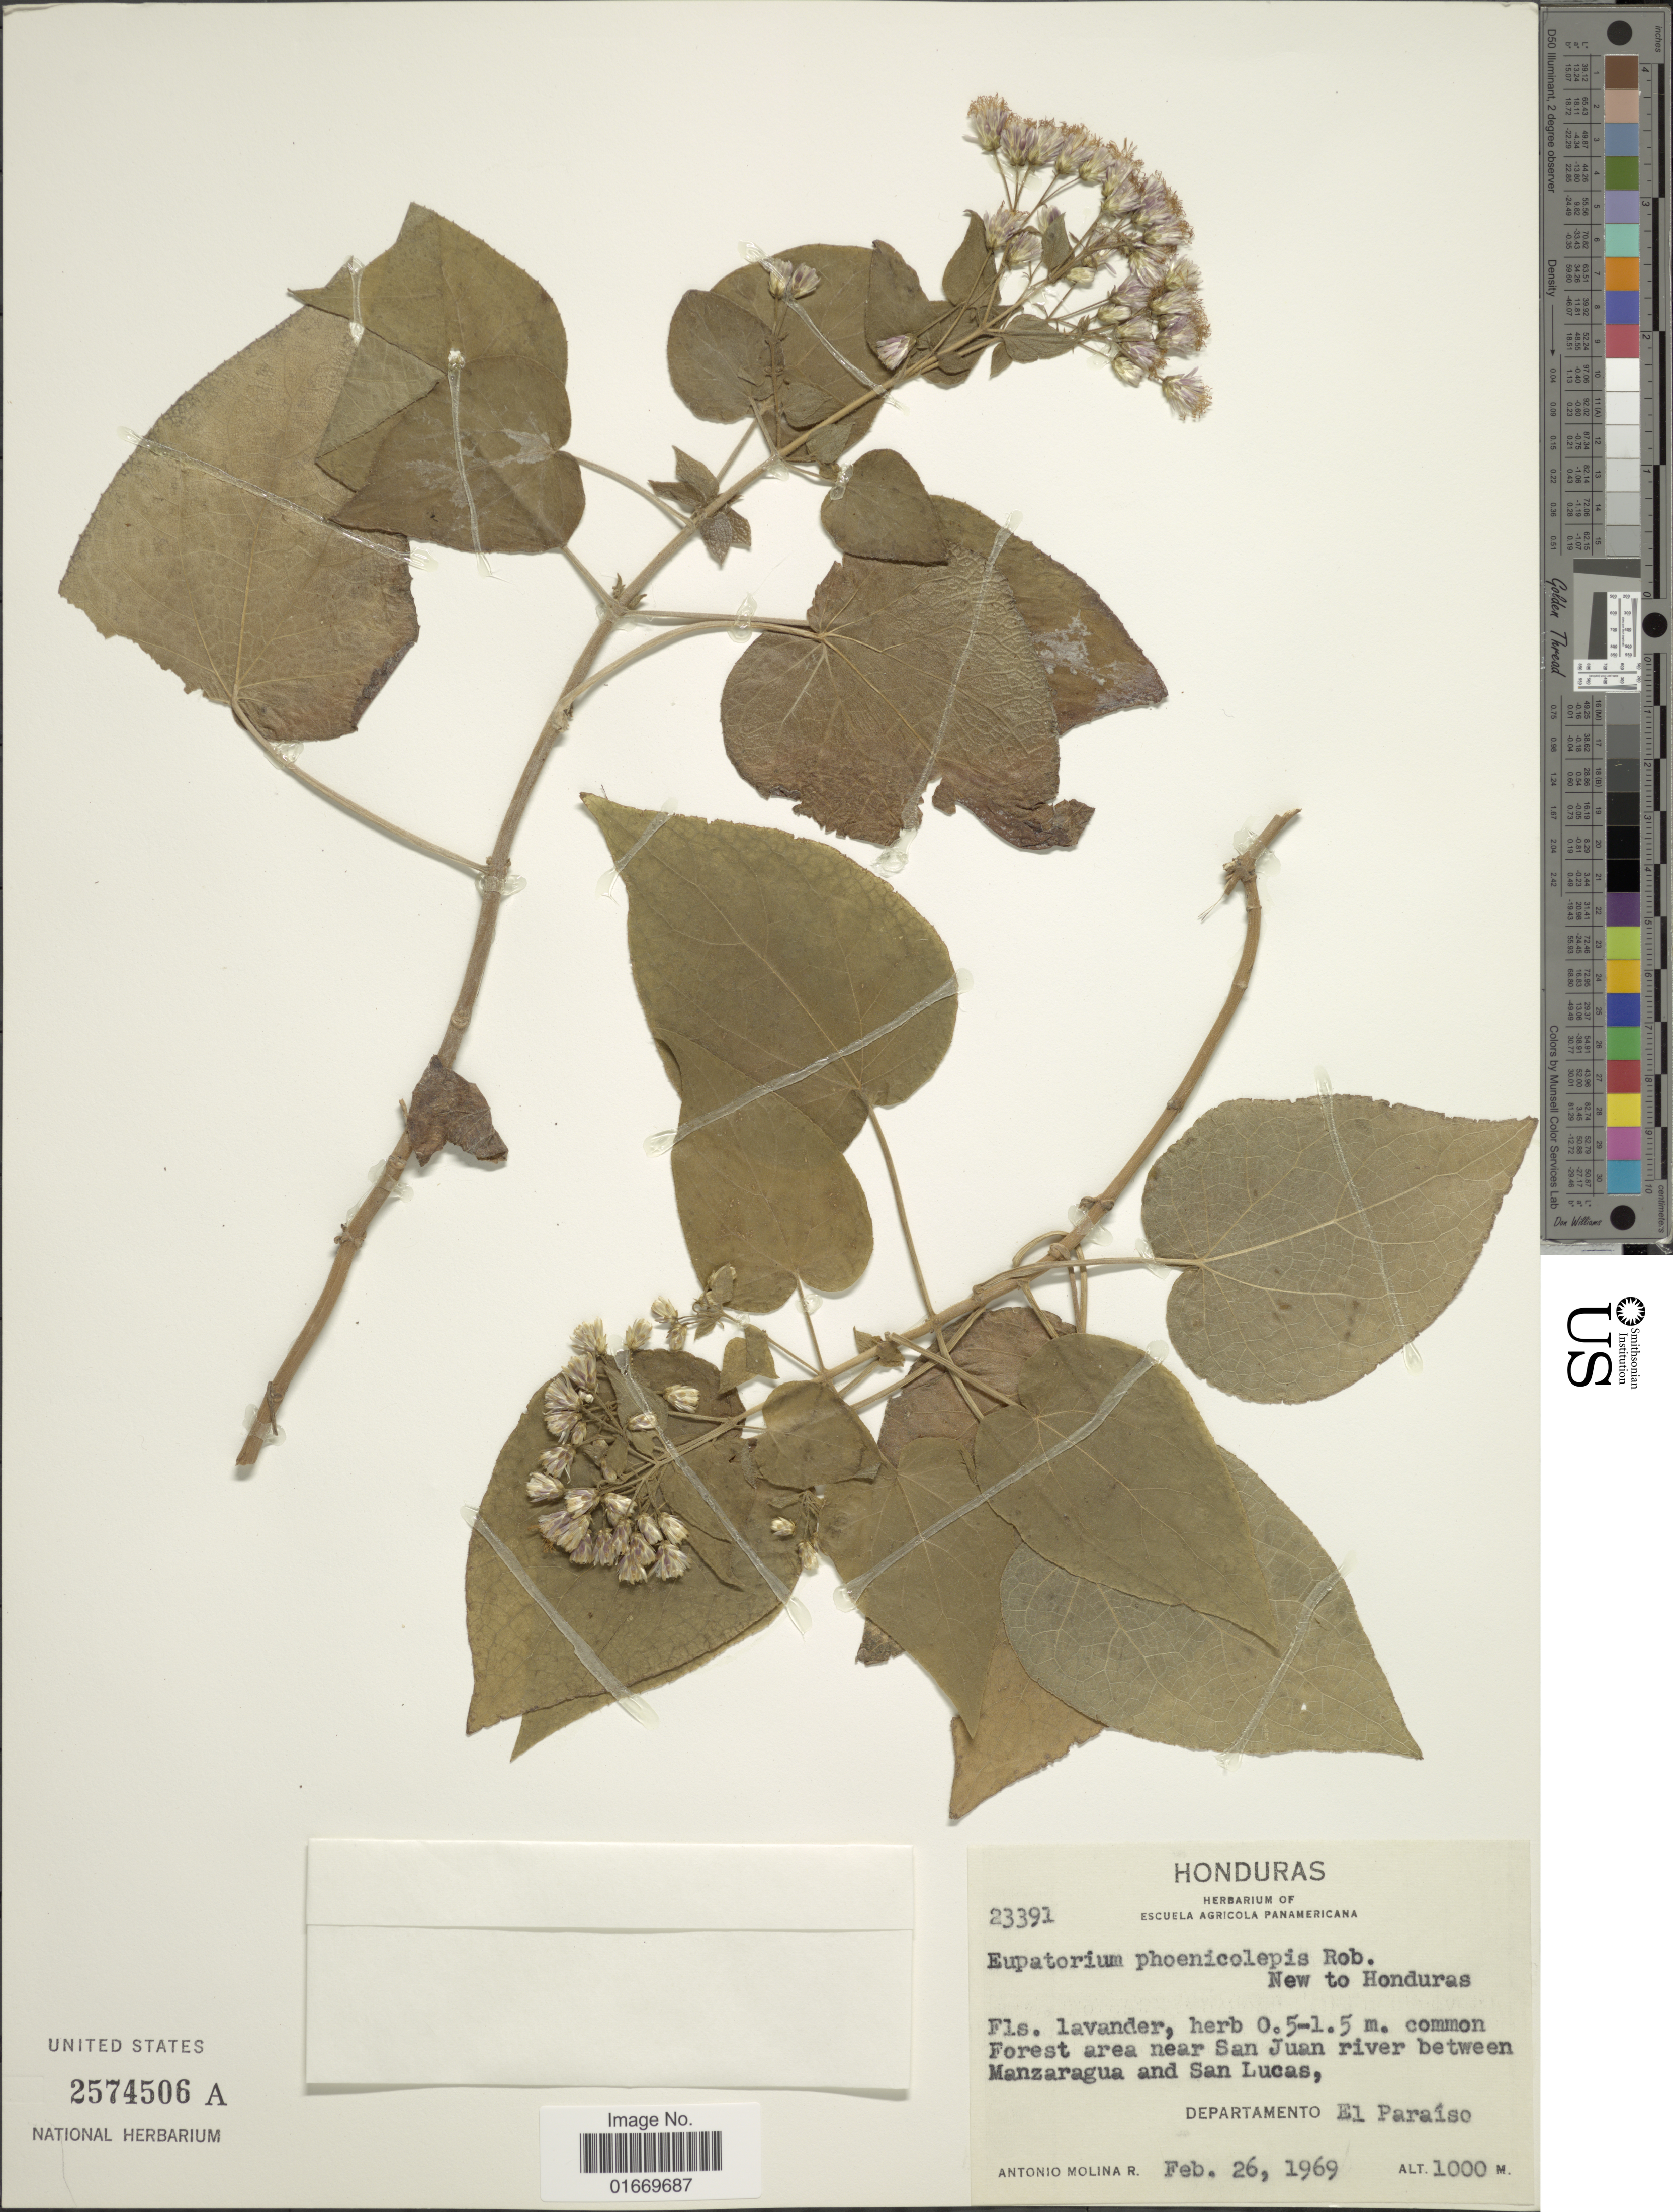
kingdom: Plantae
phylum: Tracheophyta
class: Magnoliopsida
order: Asterales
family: Asteraceae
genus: Peteravenia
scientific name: Peteravenia phoenicolepis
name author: (B.L. Rob.) R.M. King & H. Rob.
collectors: A. Molina R.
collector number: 23391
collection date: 1969-02-26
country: Honduras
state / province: El Paraíso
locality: Honduras. Forest area near San Juan river between Manzaragua and San Lucas. Departamento El Paraiso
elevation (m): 1000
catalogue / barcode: US 2574506A